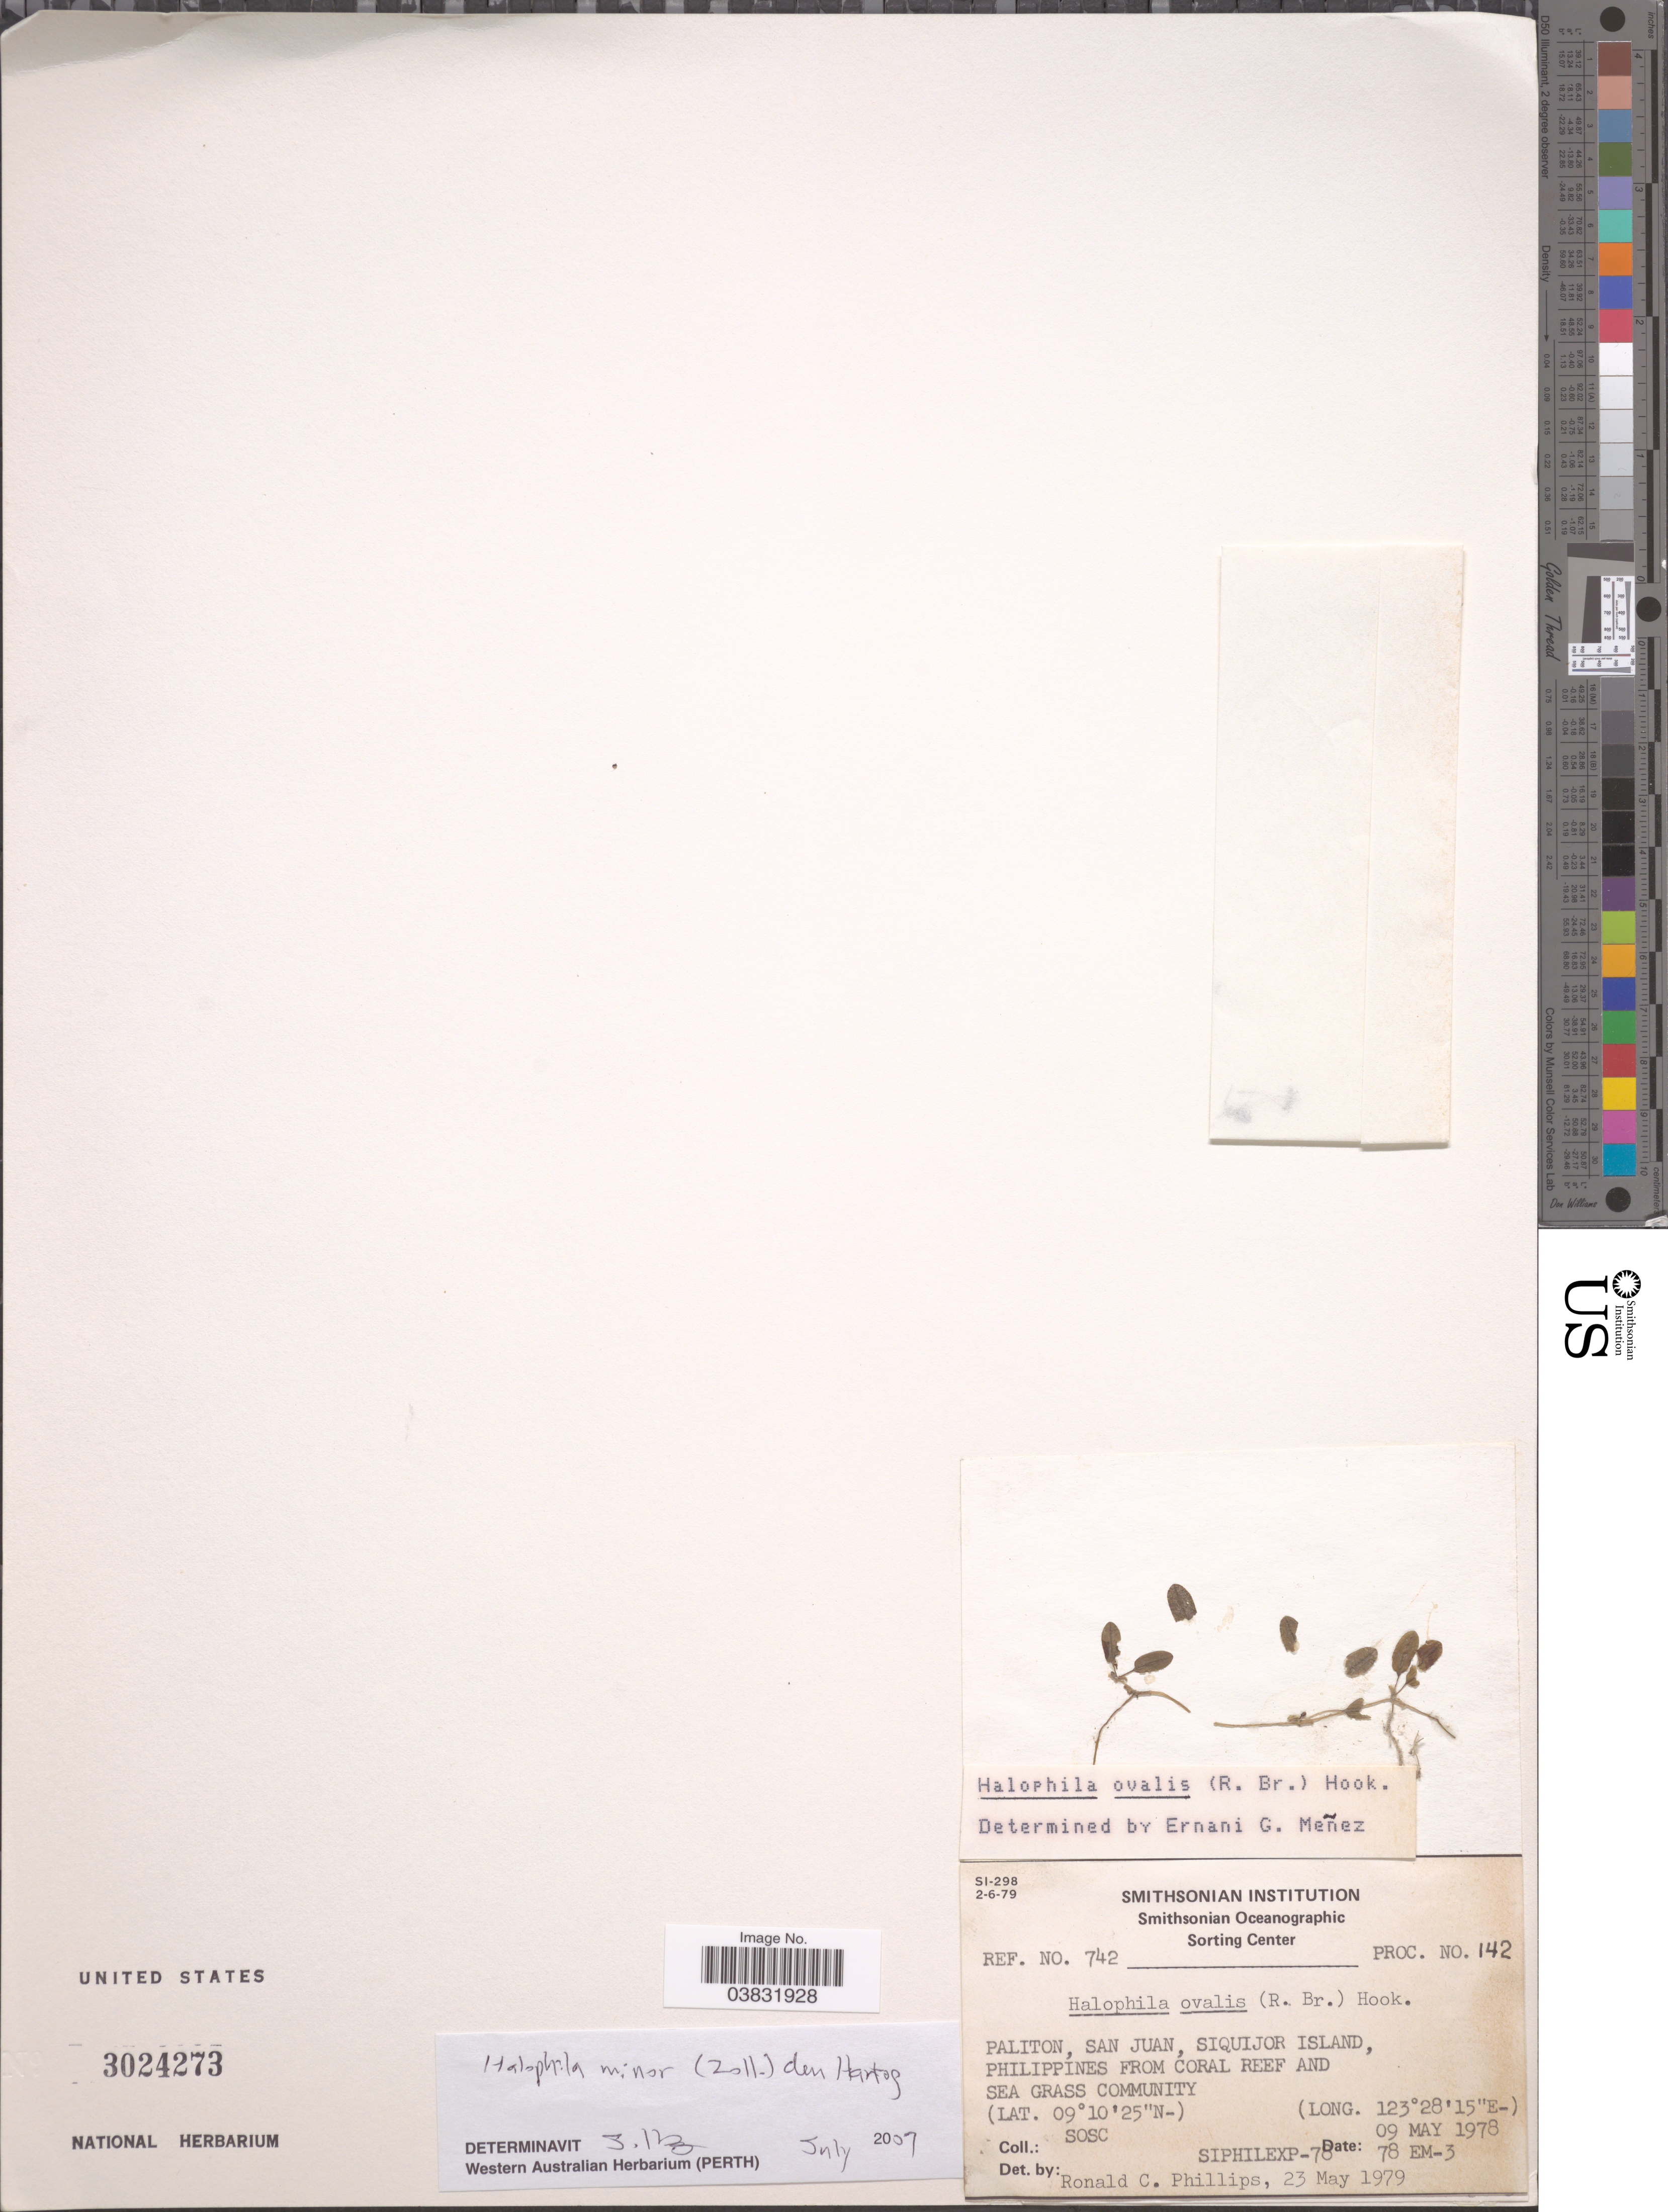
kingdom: Plantae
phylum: Tracheophyta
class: Liliopsida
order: Alismatales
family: Hydrocharitaceae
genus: Halophila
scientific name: Halophila minor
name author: (Zoll.) Hartog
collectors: SOSC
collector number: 742/142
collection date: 1978-05-09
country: Philippines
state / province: Central Visayas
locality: Paliton, San Juan, Siquijor Island, Philippines from coral reef and sea grass community.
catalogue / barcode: US 3024273